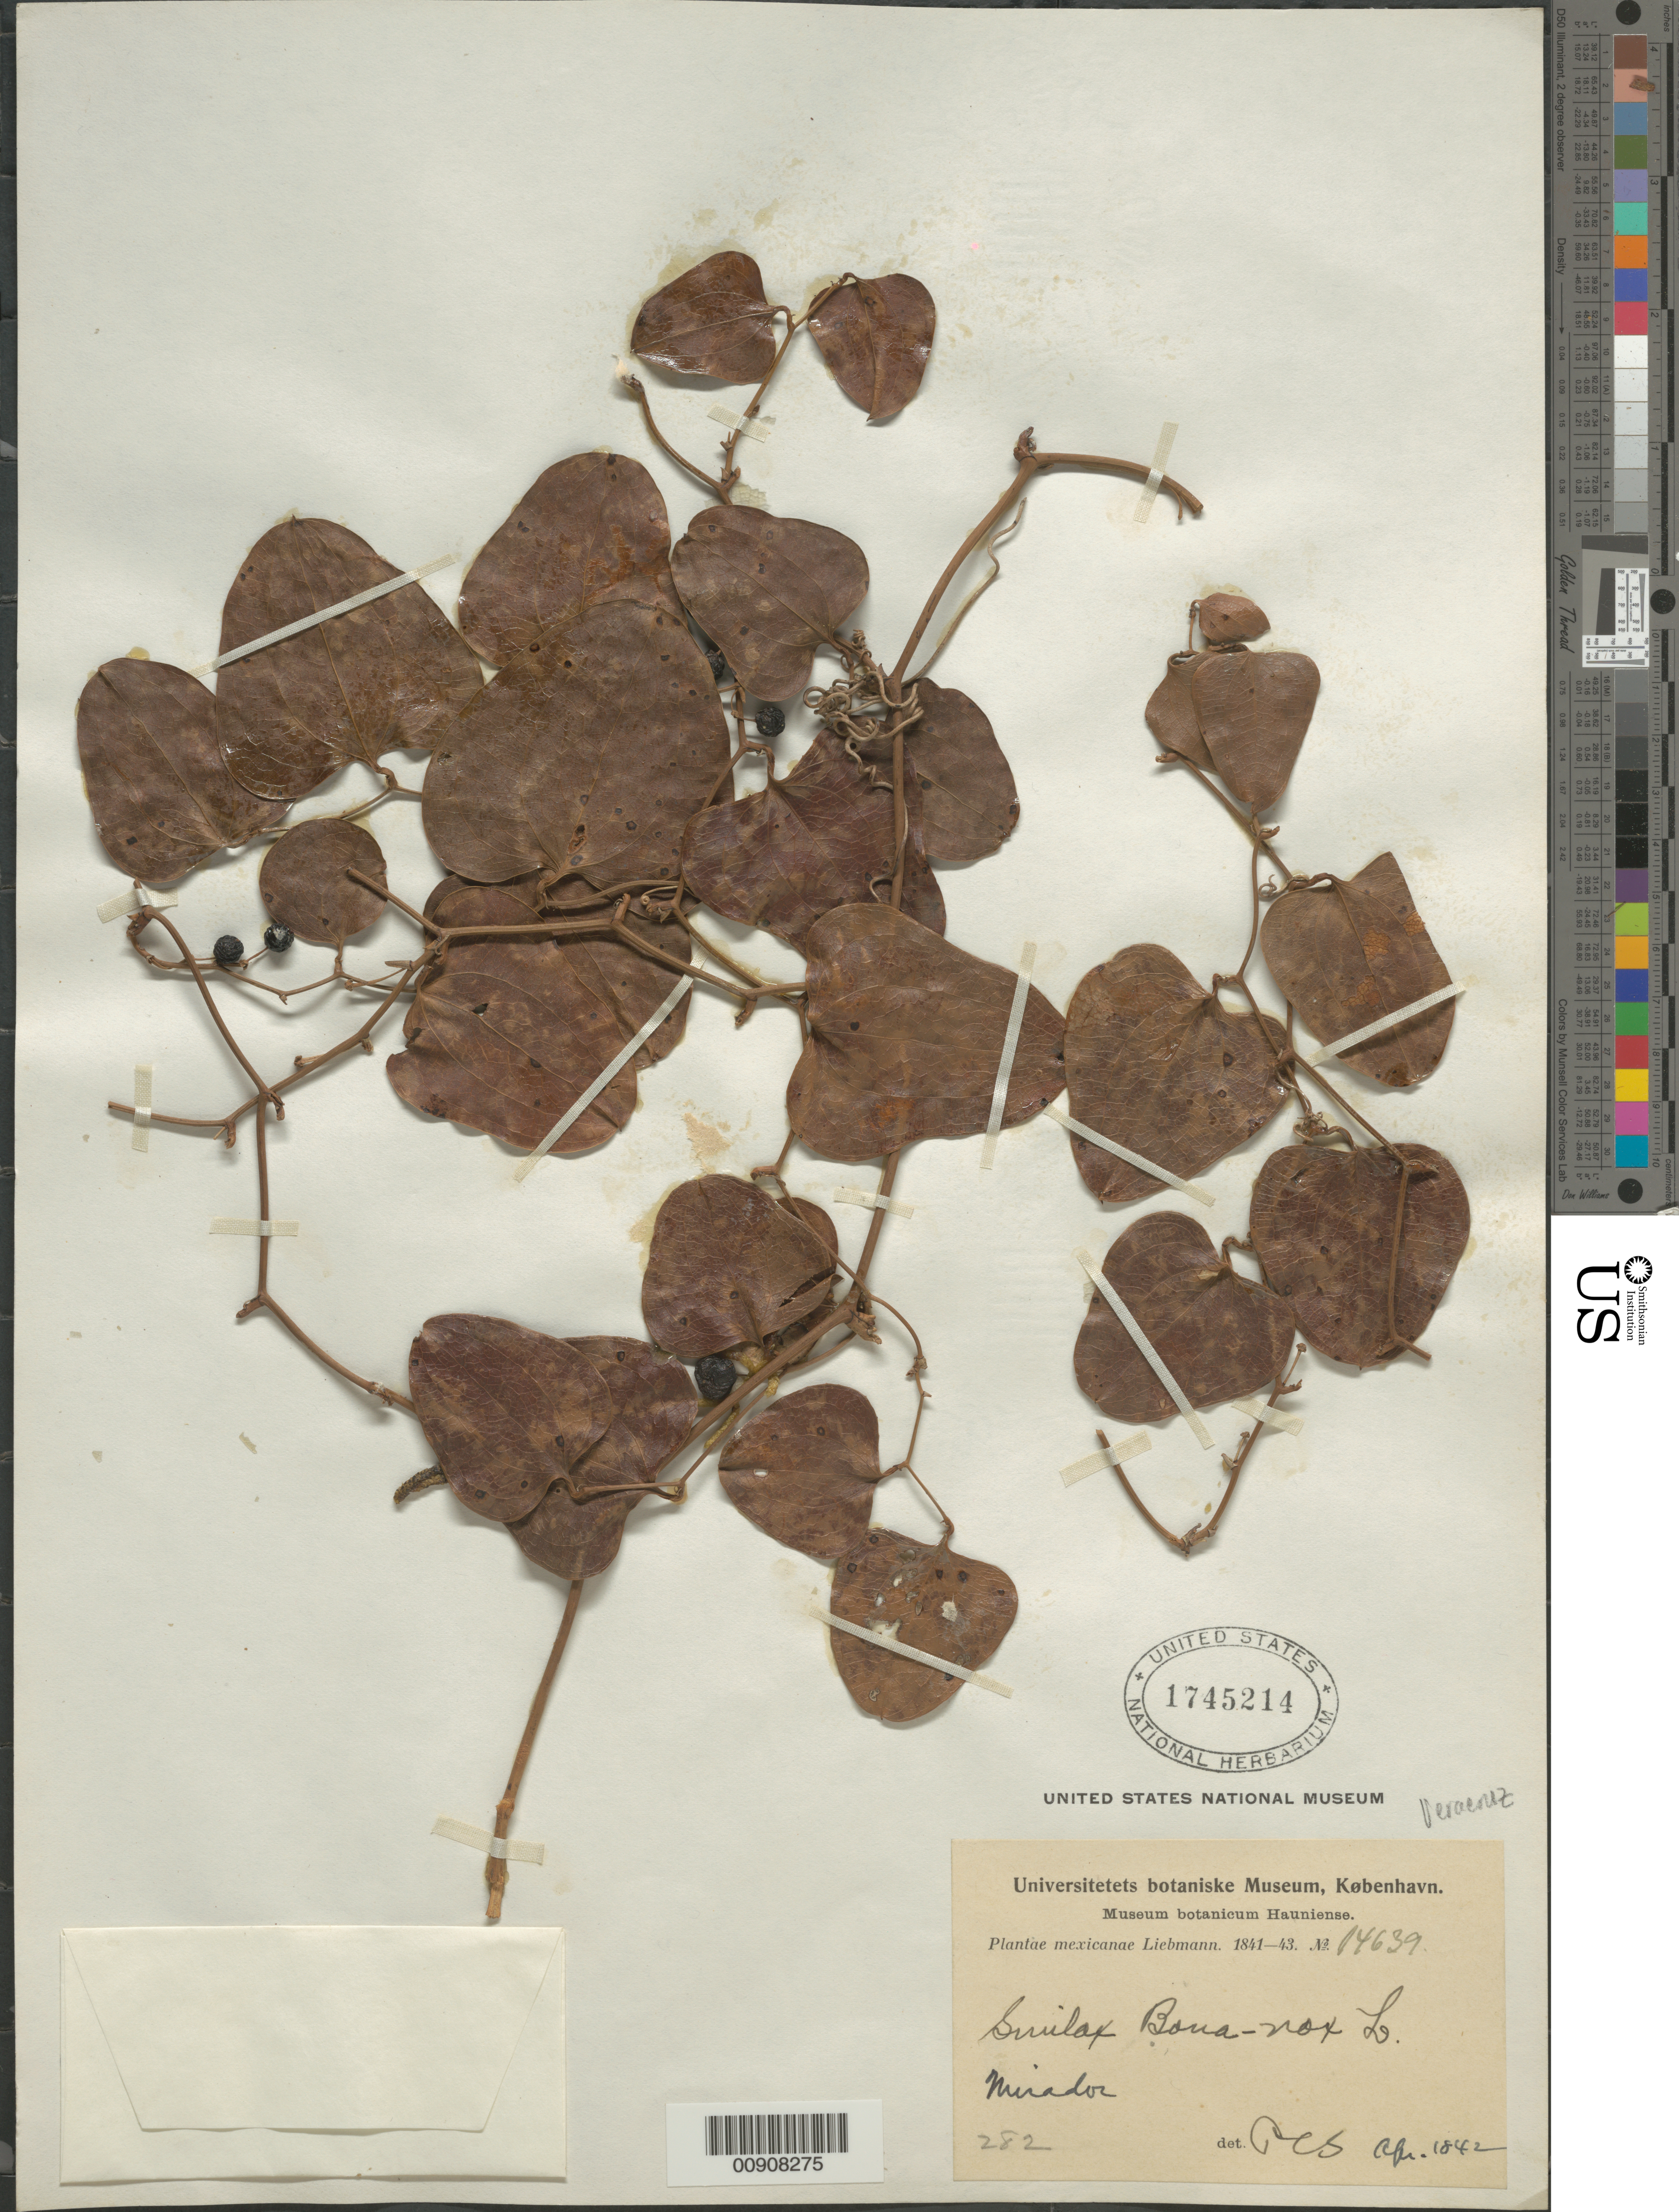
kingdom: Plantae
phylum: Tracheophyta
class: Liliopsida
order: Liliales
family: Smilacaceae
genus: Smilax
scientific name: Smilax bona-nox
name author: L.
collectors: F. M. Liebmann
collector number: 14639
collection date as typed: Apr 1842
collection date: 1842-04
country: Mexico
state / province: Veracruz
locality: Mirador.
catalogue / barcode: US 1745214